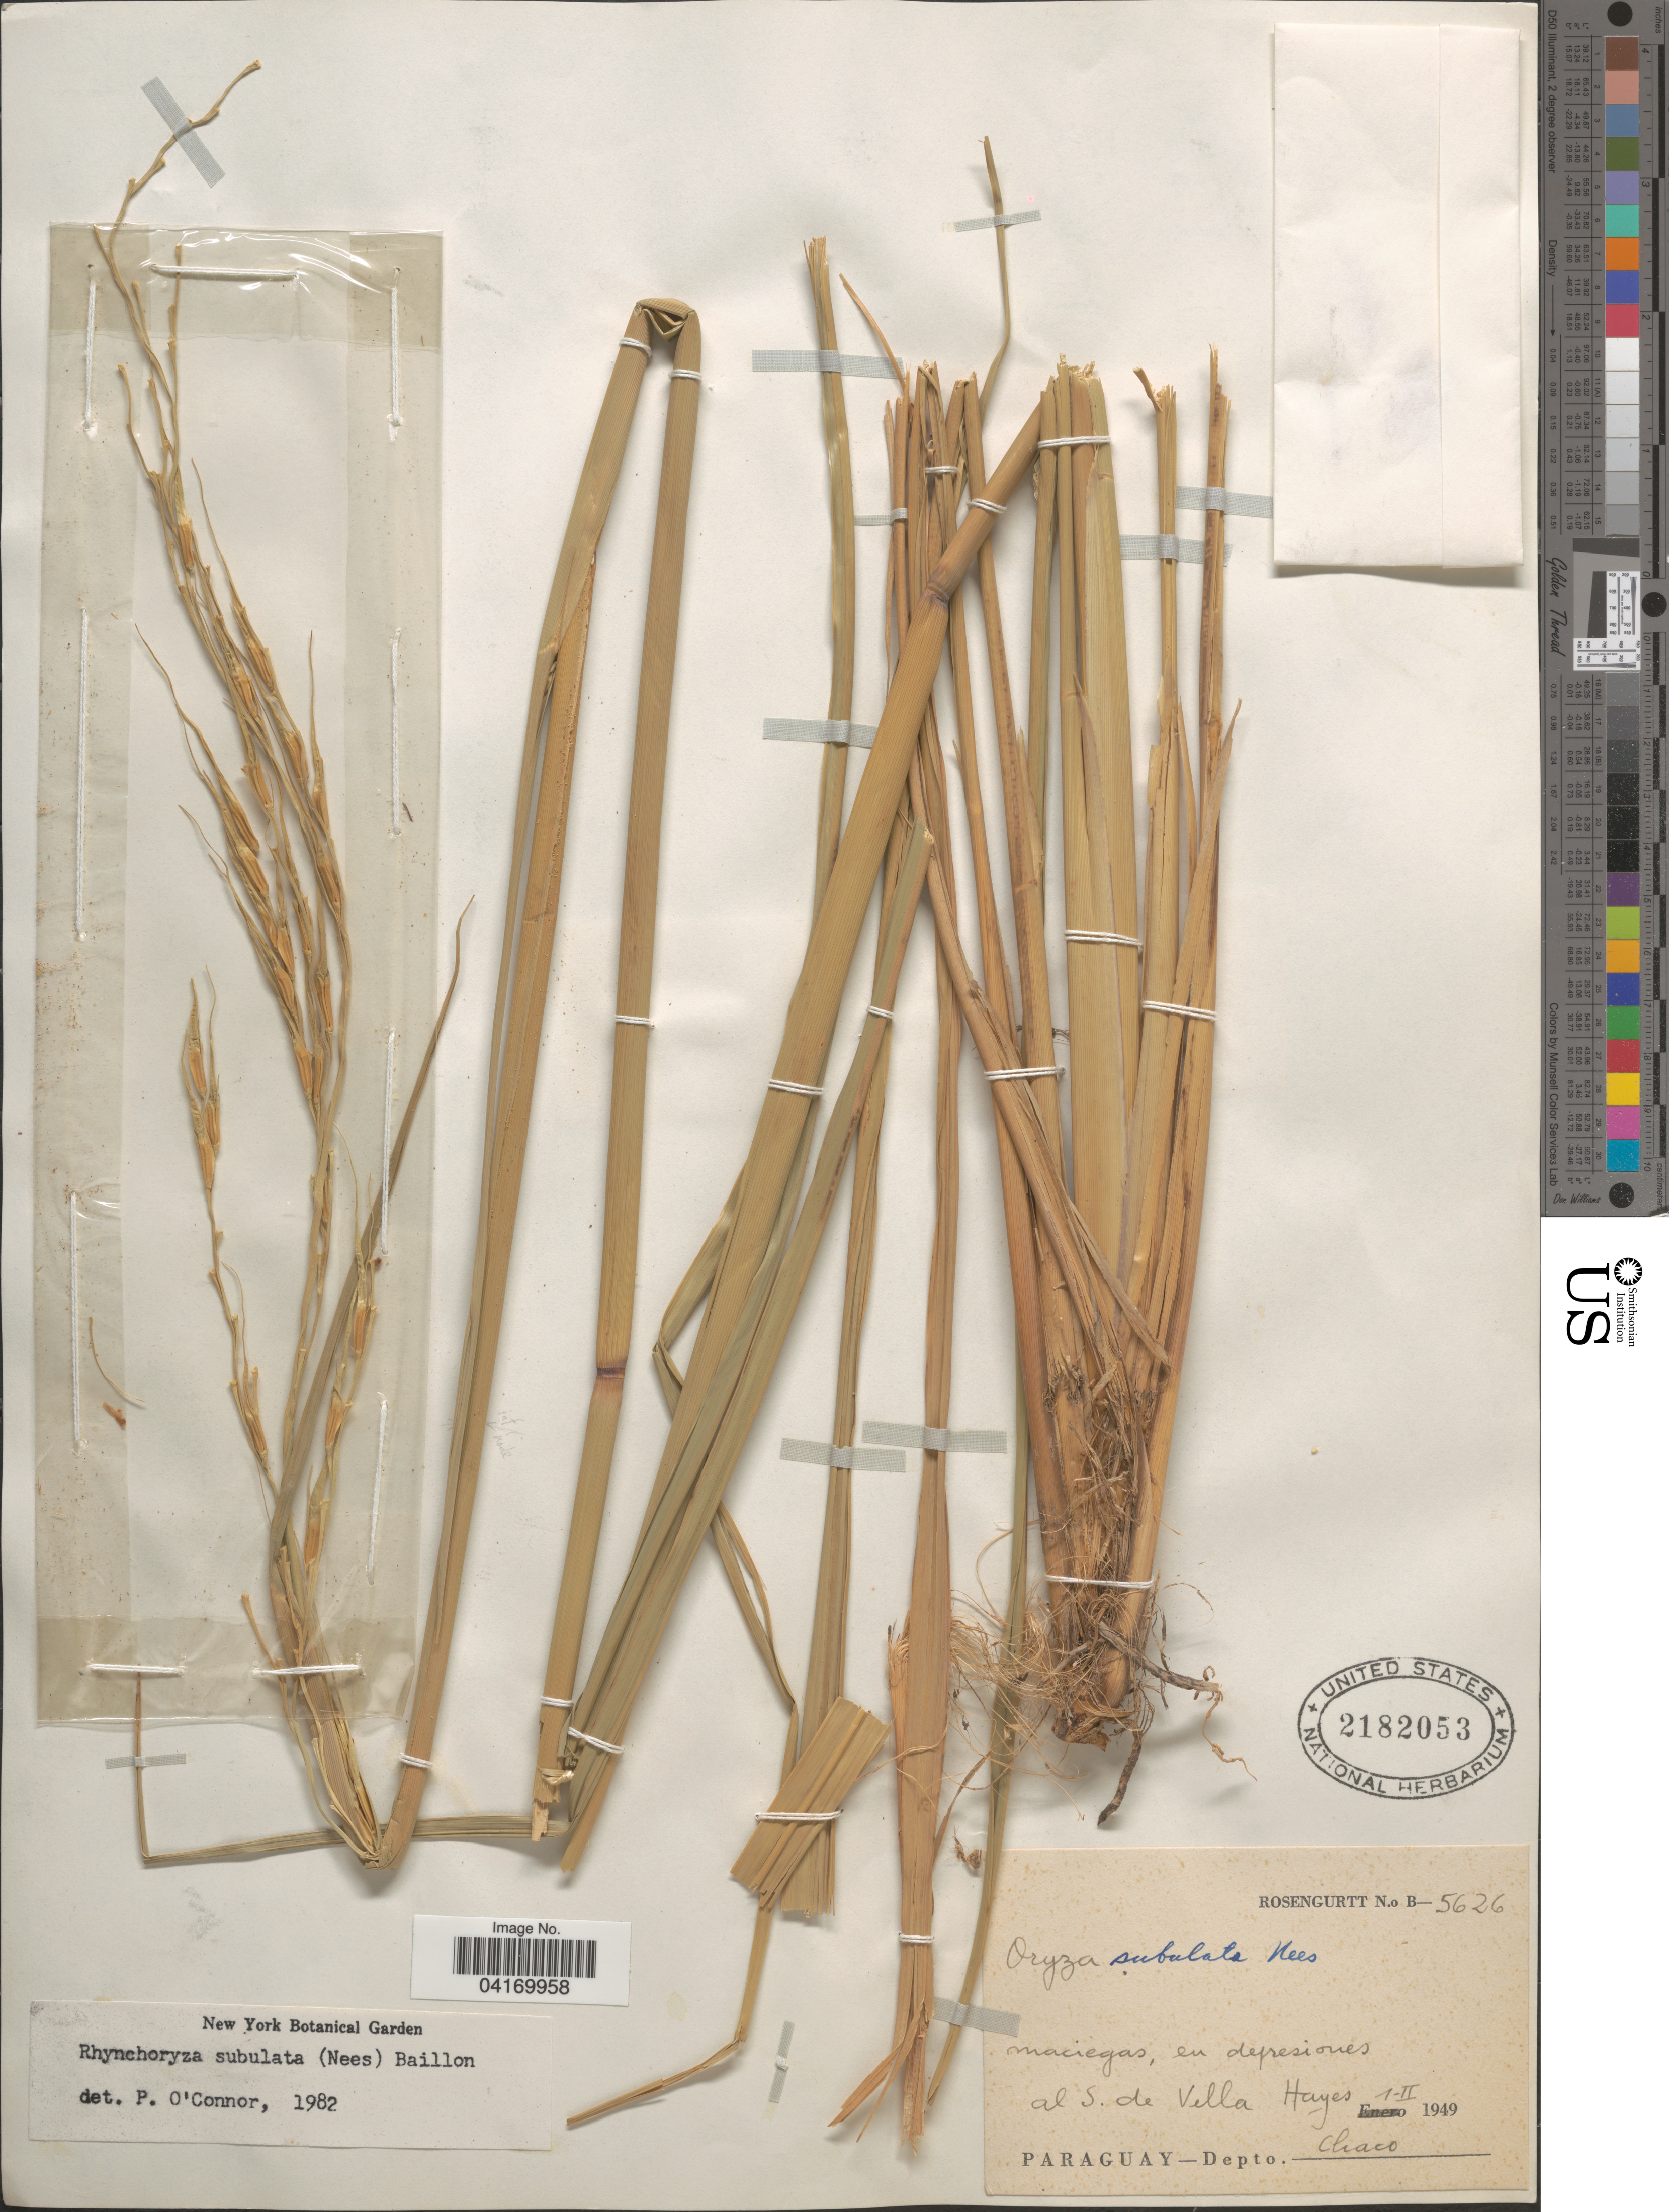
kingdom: Plantae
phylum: Tracheophyta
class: Liliopsida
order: Poales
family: Poaceae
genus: Rhynchoryza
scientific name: Rhynchoryza subulata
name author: (Nees) Baill.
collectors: Rosengurtt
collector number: B-5626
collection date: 1949-02-01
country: Paraguay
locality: Al S. de Villa Hayes. Depto. Chaco.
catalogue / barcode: US 2182053